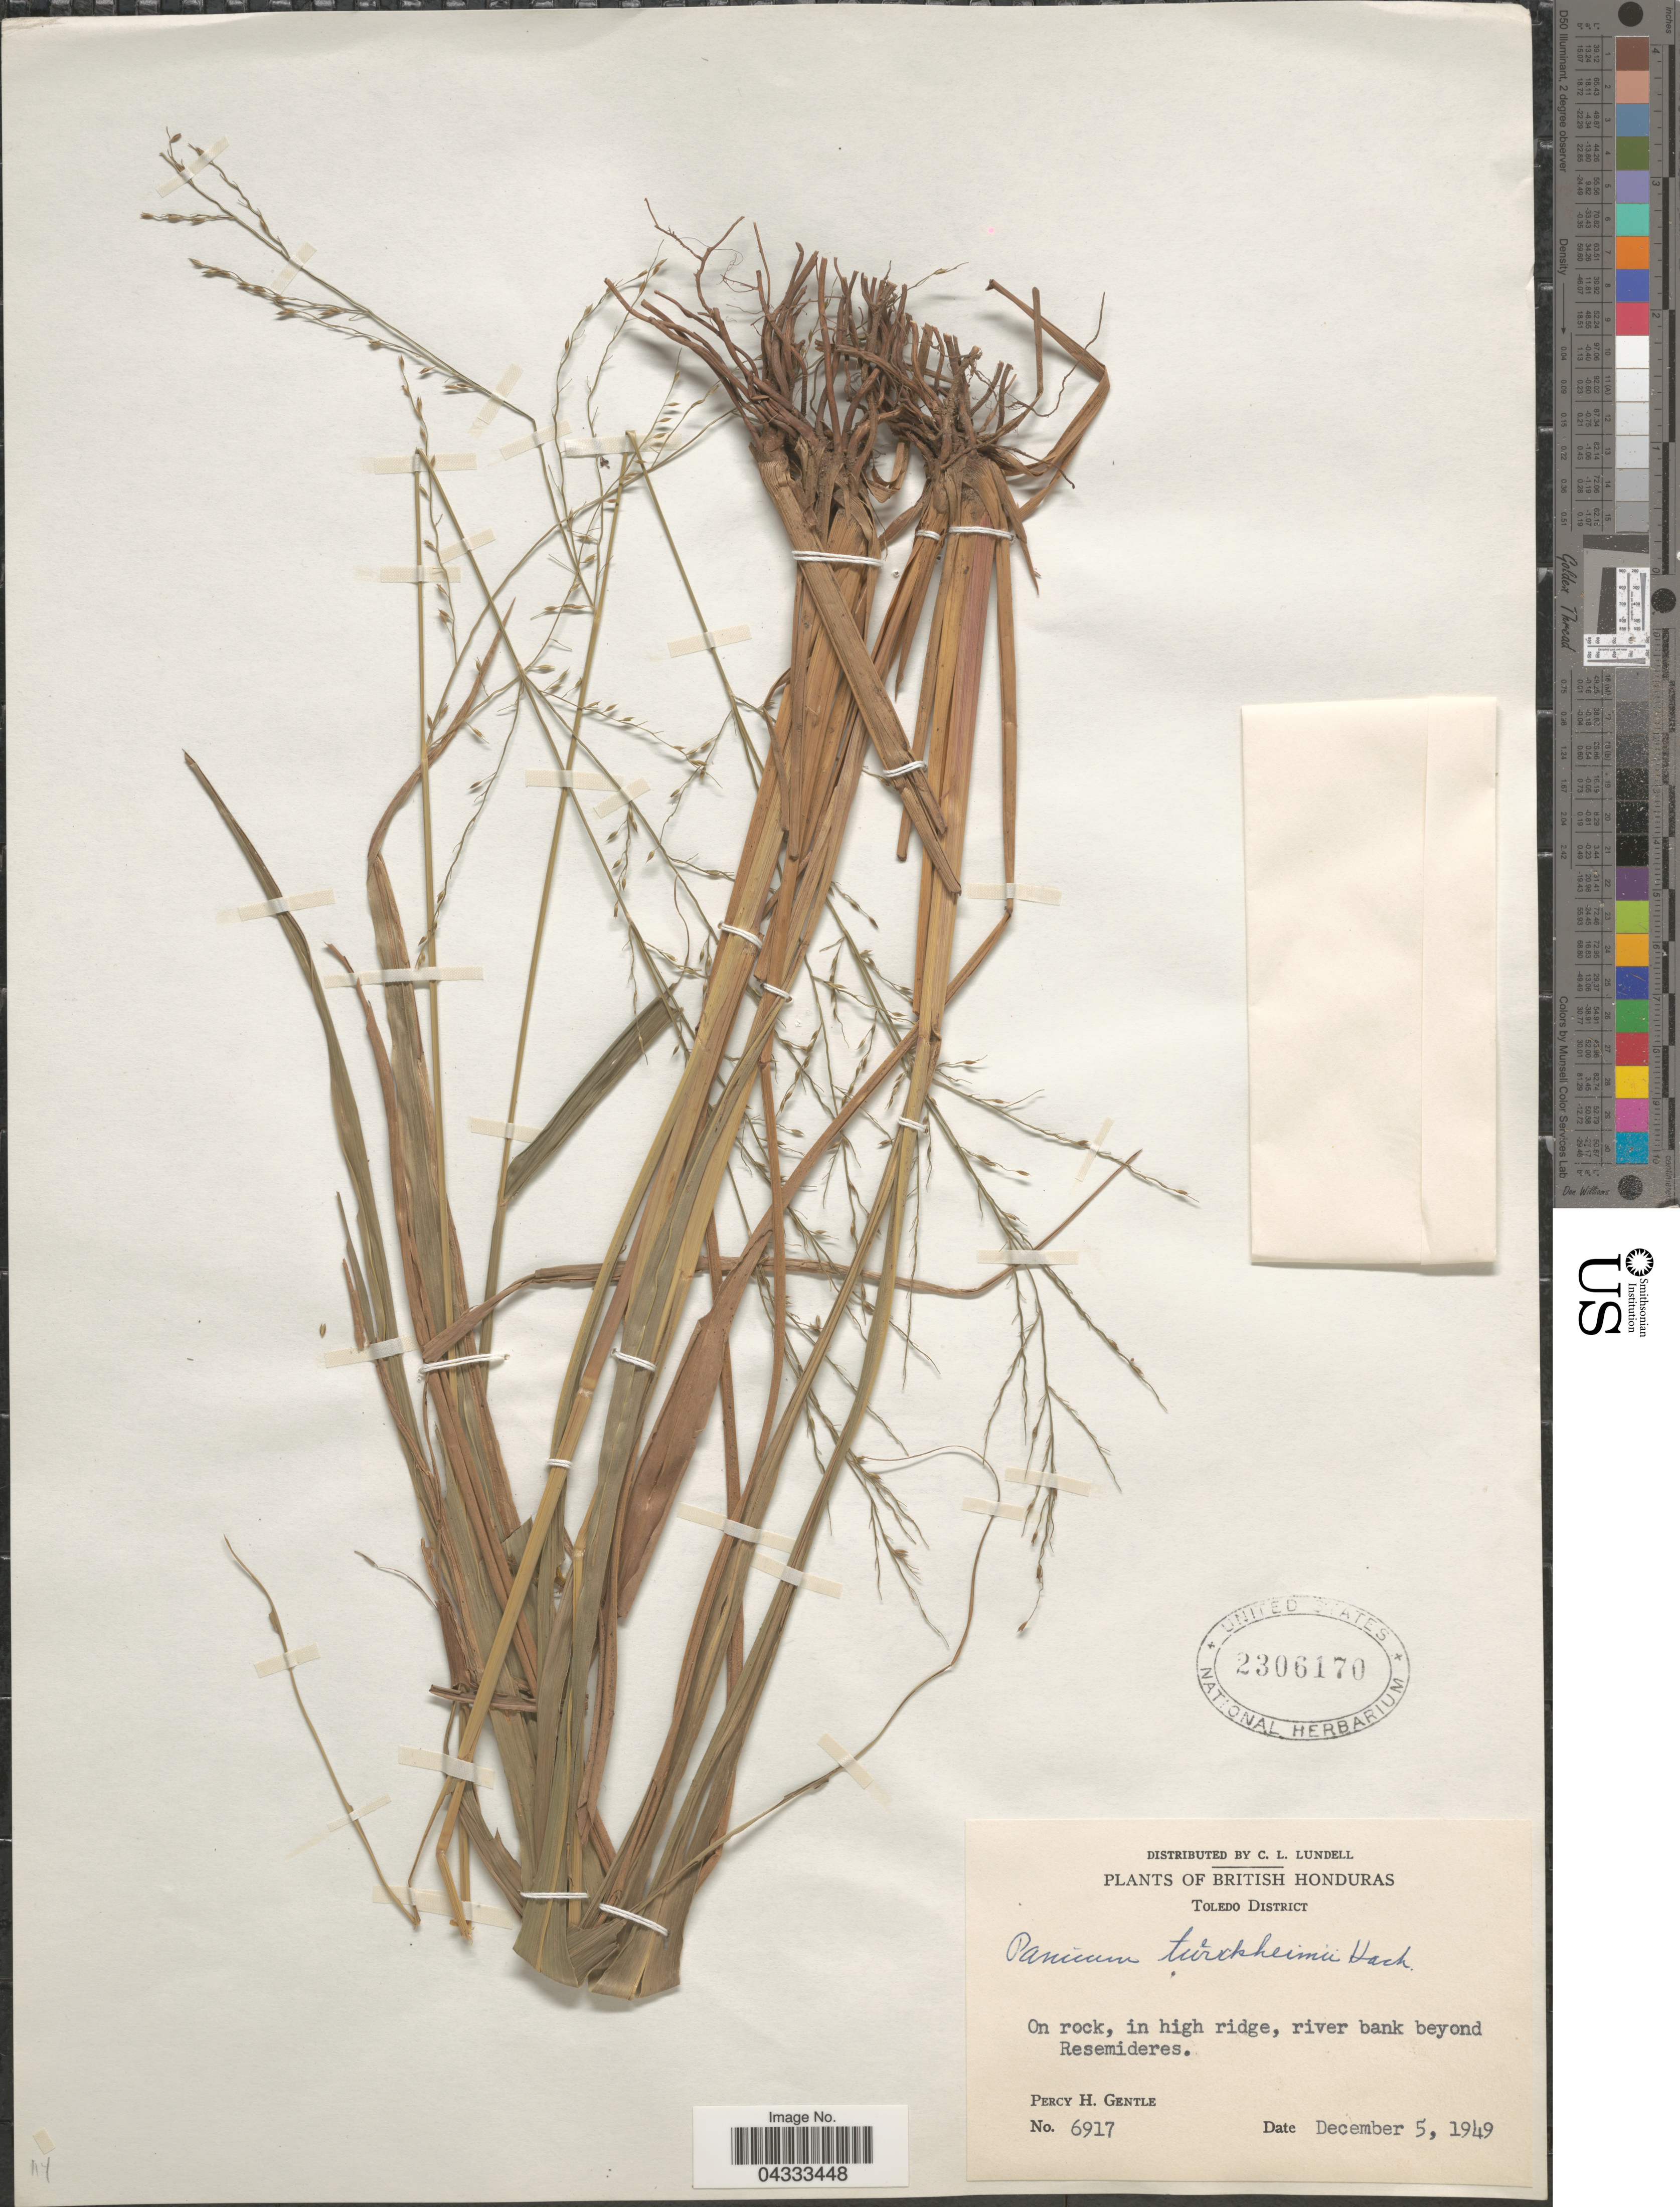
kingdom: Plantae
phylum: Tracheophyta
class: Liliopsida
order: Poales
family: Poaceae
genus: Aakia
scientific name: Aakia tuerckheimii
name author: (Hack.) J. R. Grande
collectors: P. H. Gentle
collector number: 6917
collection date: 1949-12-05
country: Belize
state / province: Toledo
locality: British Honduras. Toledo District. River bank beyond Resemideres.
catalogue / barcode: US 2306170